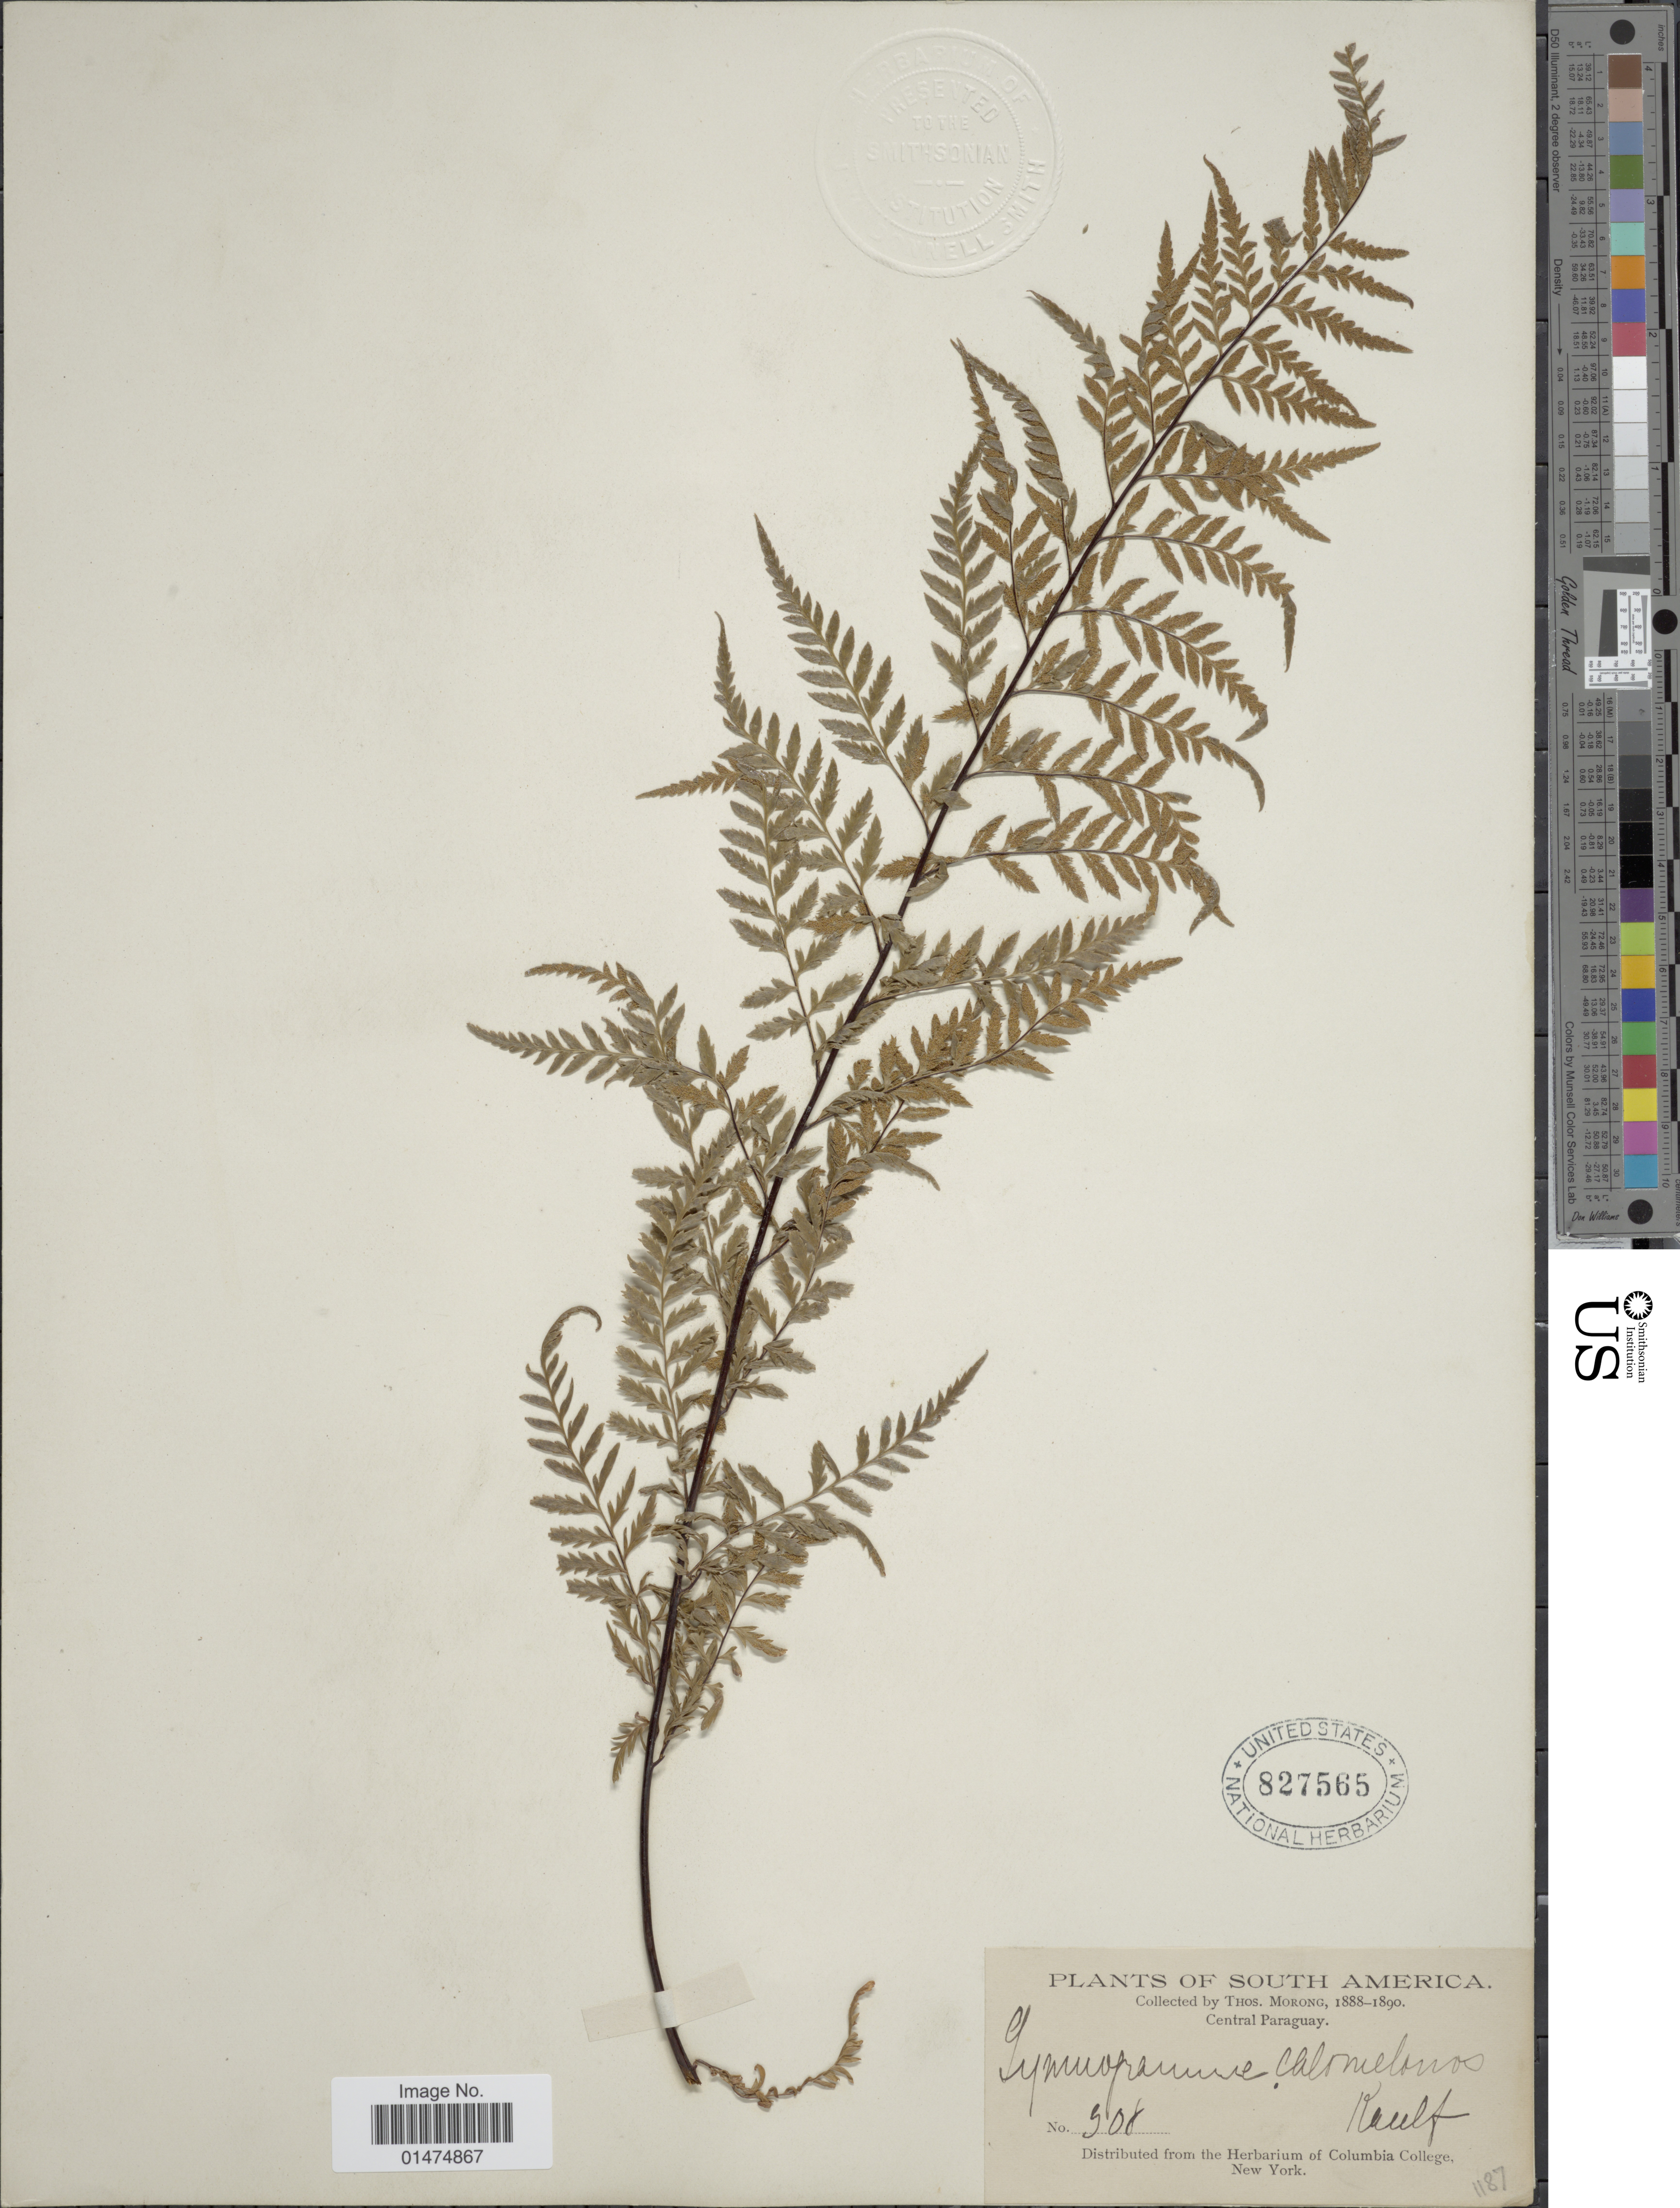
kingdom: Plantae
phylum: Tracheophyta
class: Polypodiopsida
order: Polypodiales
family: Pteridaceae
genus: Pityrogramma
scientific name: Pityrogramma calomelanos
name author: (L.) Link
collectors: ex herb. T. Morong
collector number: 908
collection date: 1888/1890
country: Paraguay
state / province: Central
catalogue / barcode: US 827565